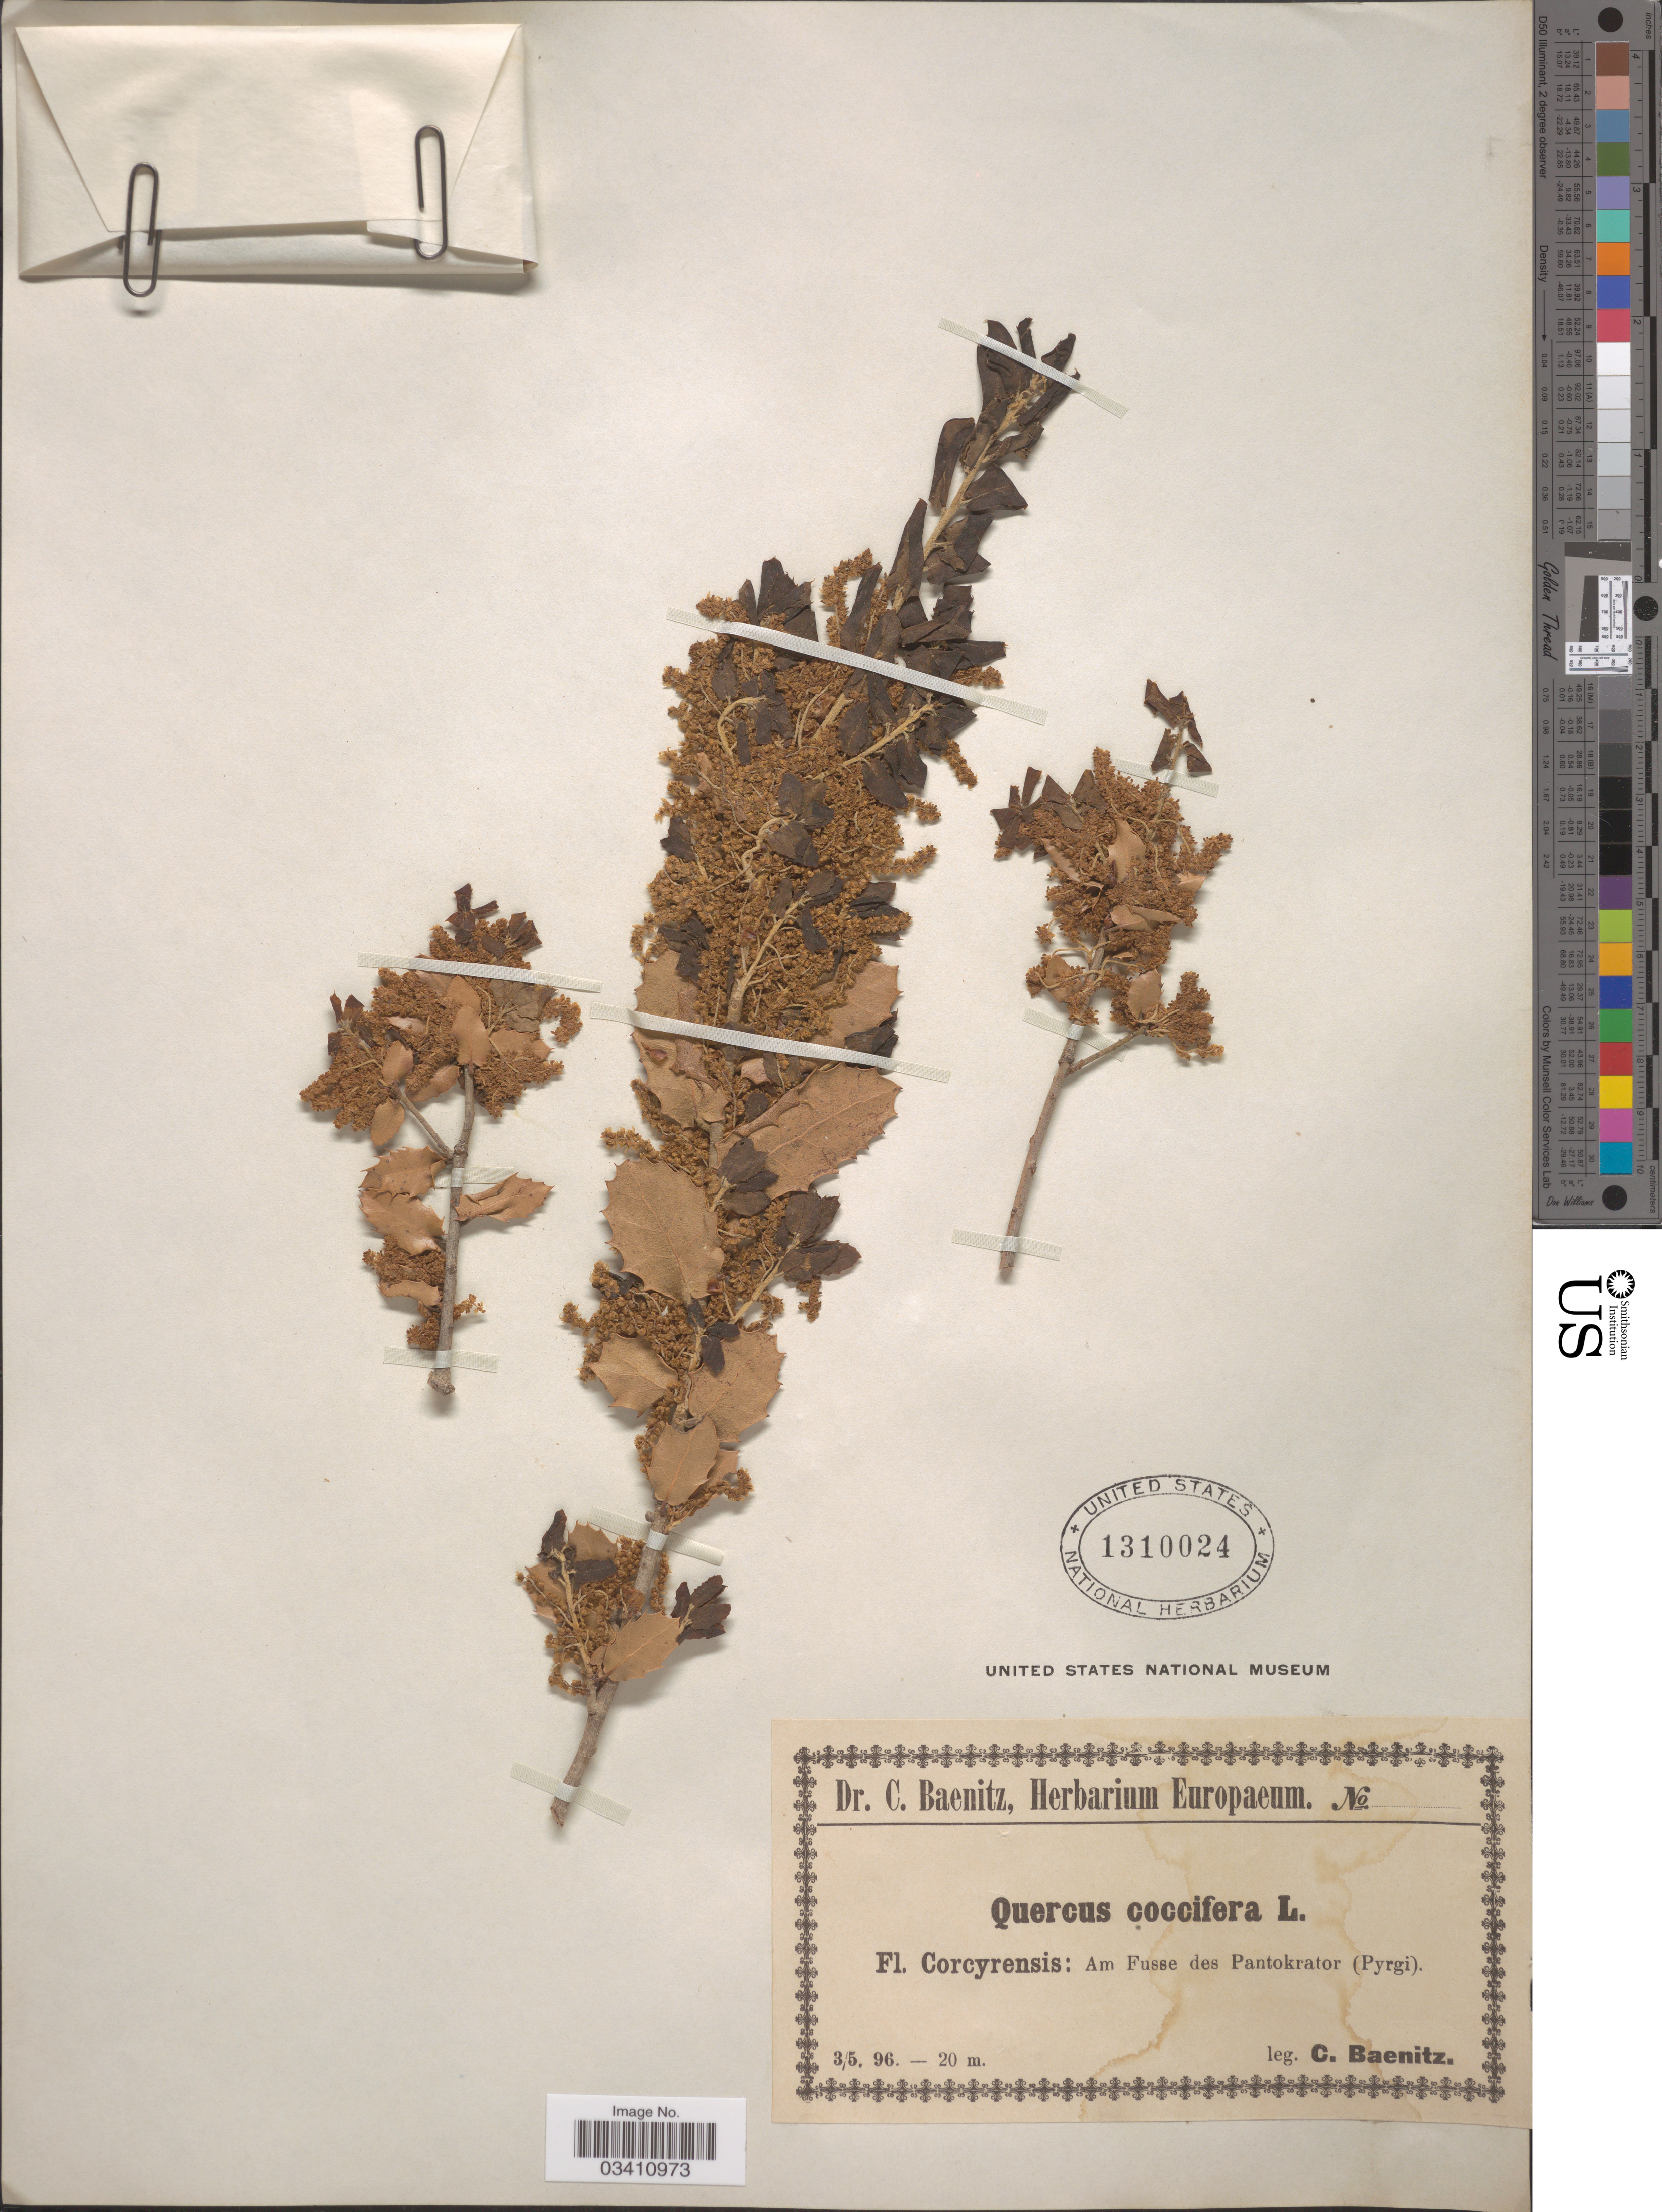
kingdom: Plantae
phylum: Tracheophyta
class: Magnoliopsida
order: Fagales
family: Fagaceae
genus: Quercus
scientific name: Quercus coccifera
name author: L.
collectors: C. G. Baenitz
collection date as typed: Transcribed d/m/y: 3/5/96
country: Greece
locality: Corcyrensis: Am Fusse des Pantokrator (Pyrgi).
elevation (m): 20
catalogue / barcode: US 1310024